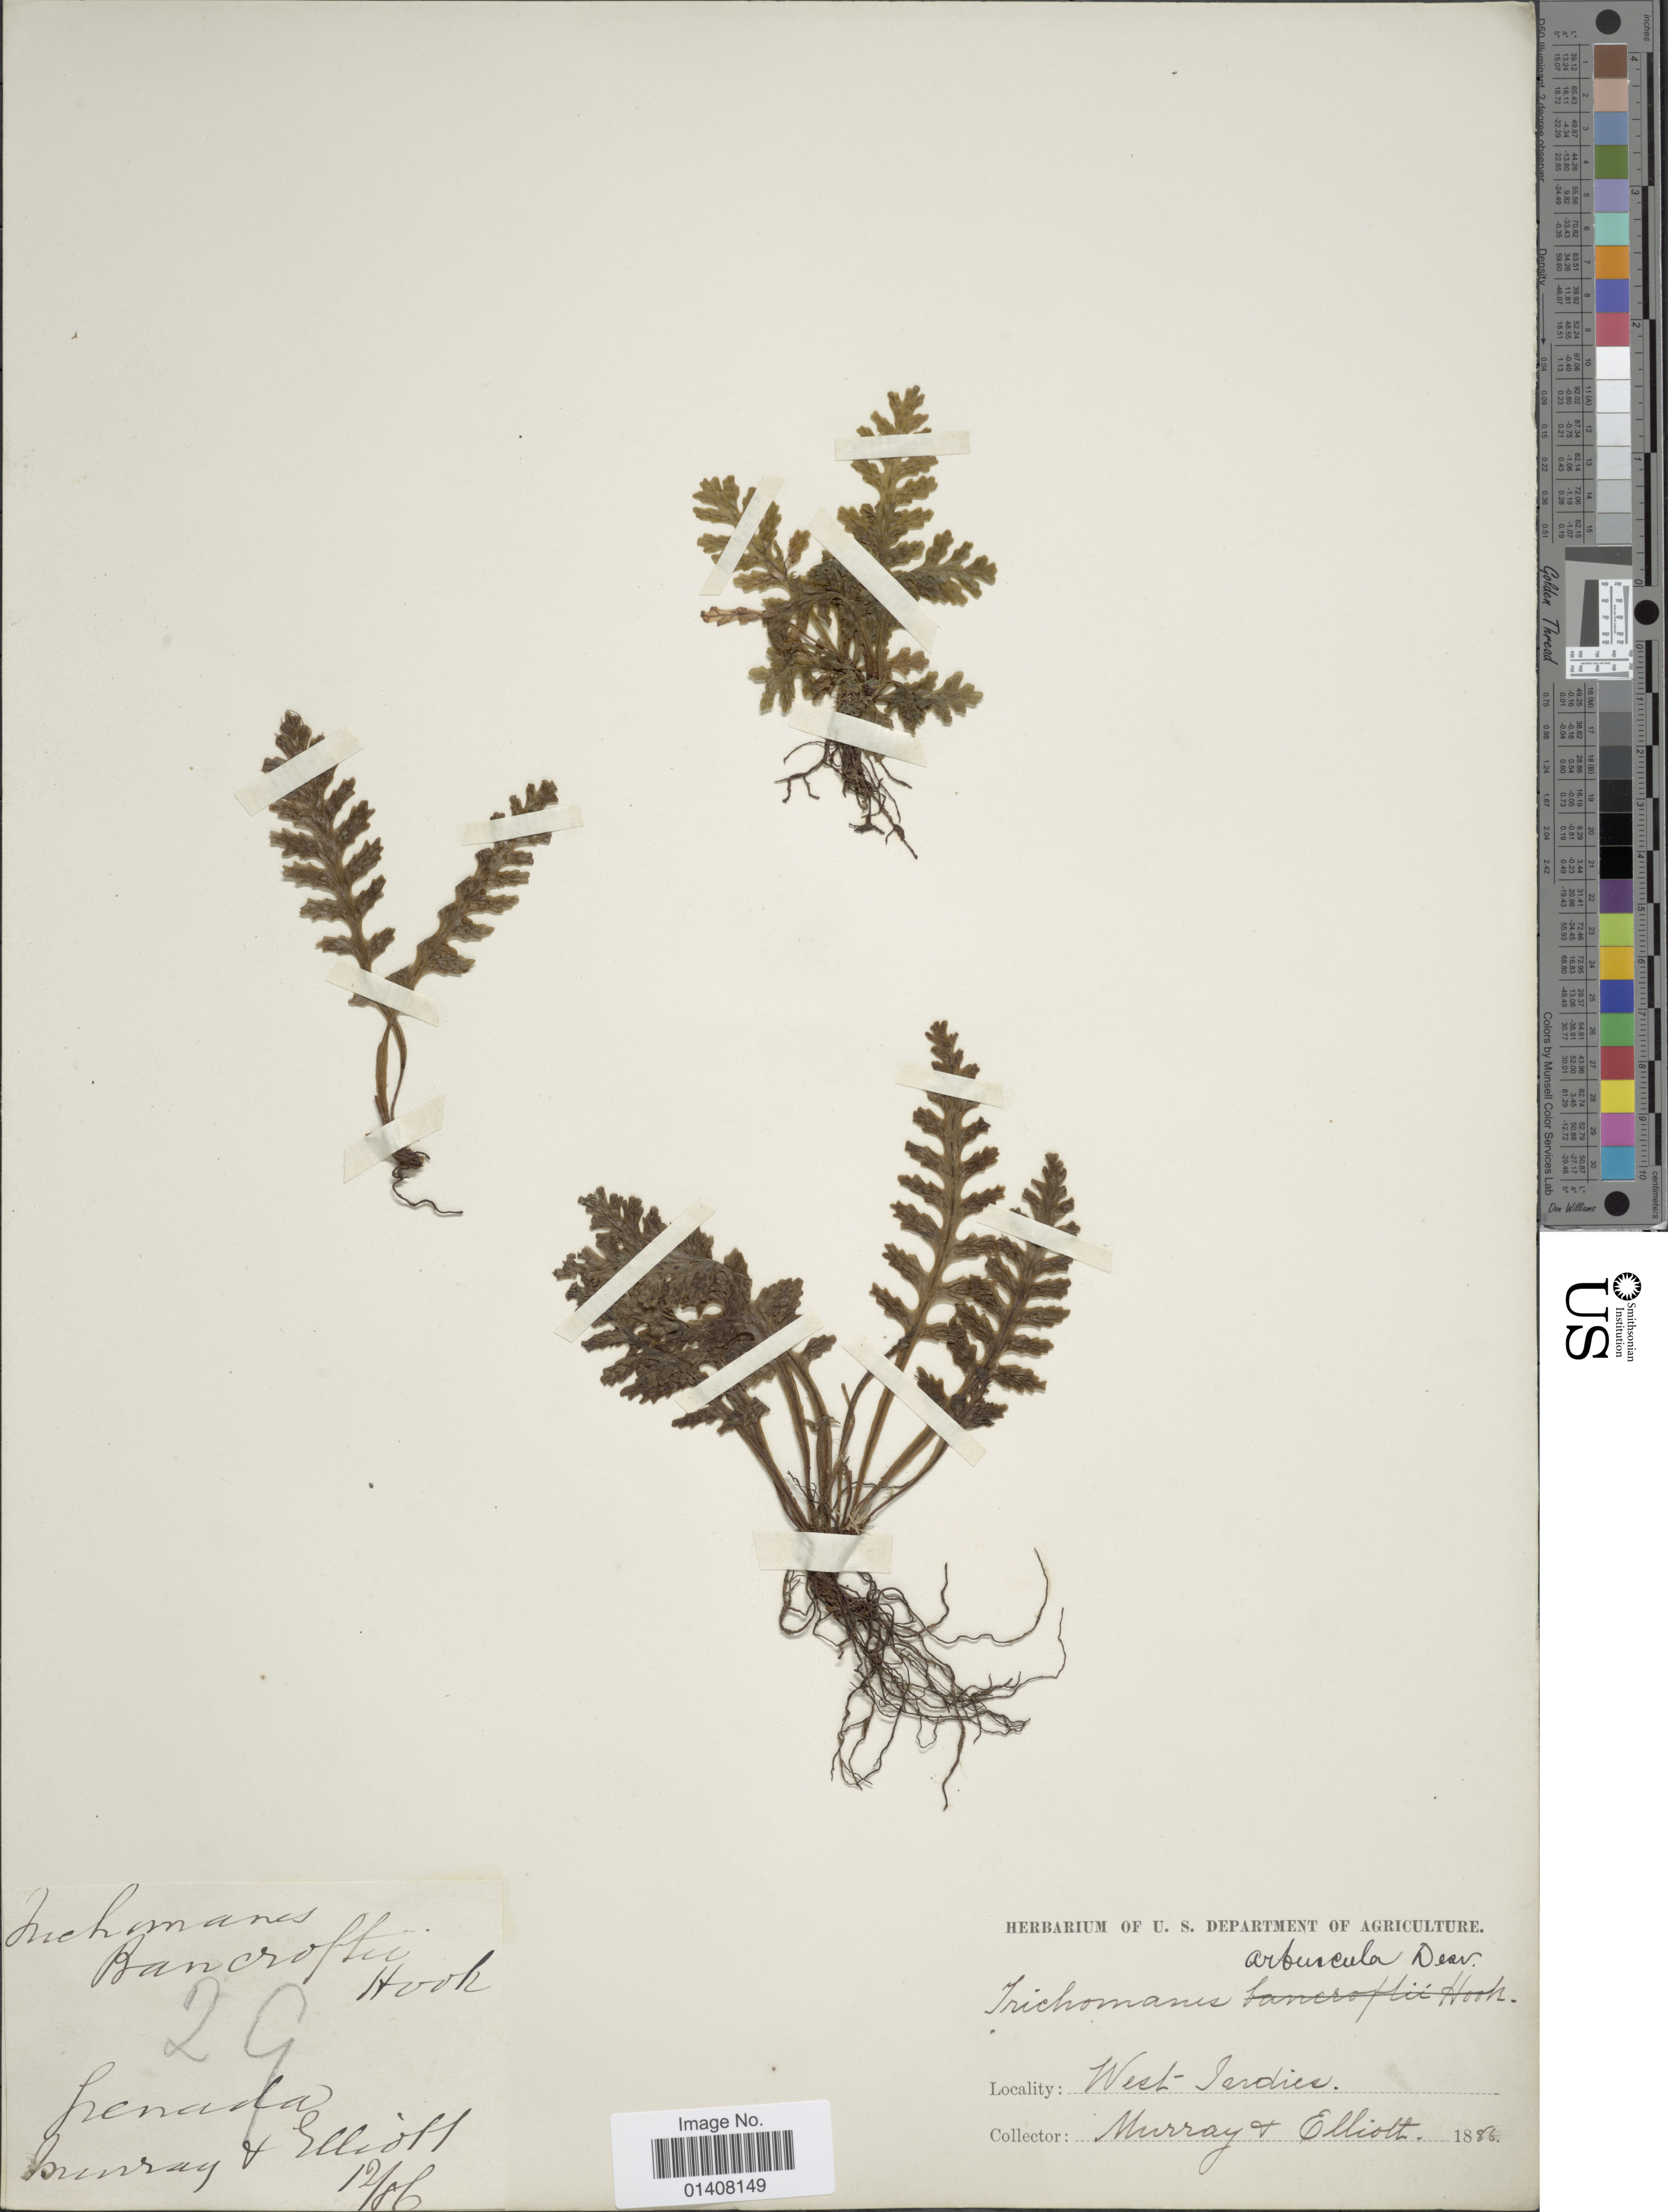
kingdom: Plantae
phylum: Tracheophyta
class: Polypodiopsida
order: Hymenophyllales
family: Hymenophyllaceae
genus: Trichomanes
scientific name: Trichomanes holopterum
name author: Kunze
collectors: Murray, -- & Elliott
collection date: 1886-12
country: Grenada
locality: Grenada, West-Indies